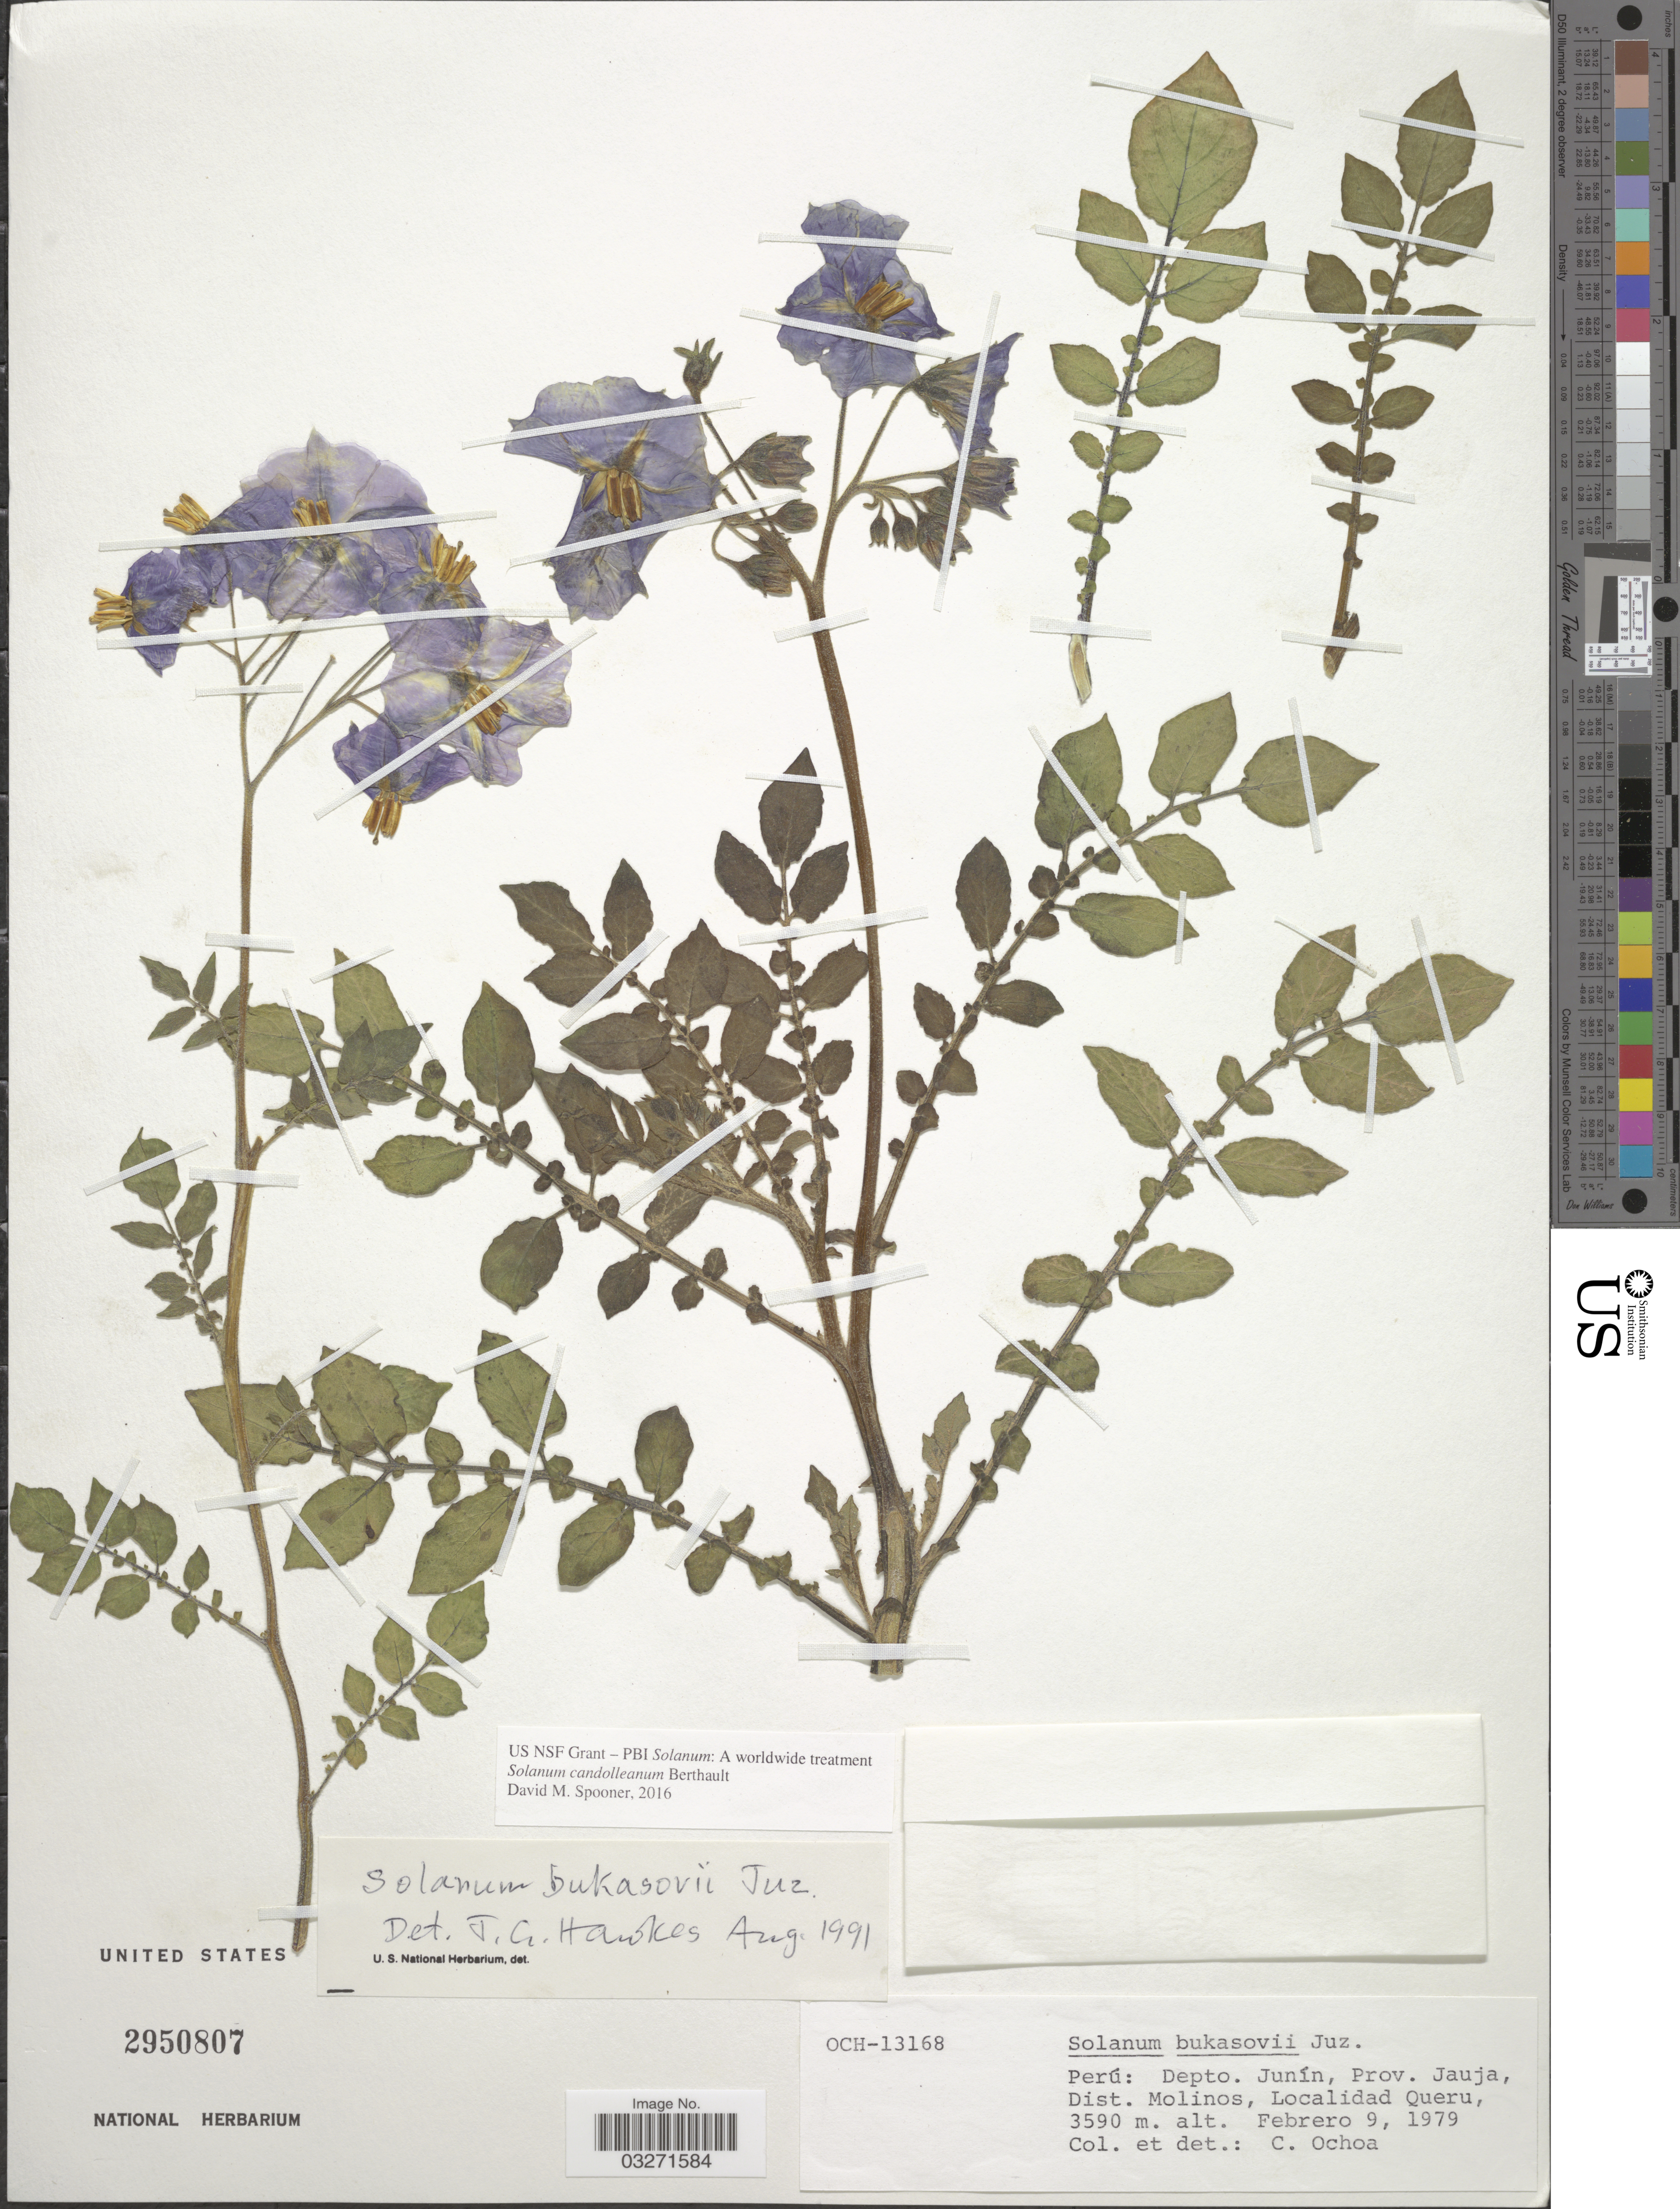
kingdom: Plantae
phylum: Tracheophyta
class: Magnoliopsida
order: Solanales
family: Solanaceae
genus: Solanum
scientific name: Solanum candolleanum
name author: Berthault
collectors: C. Ochoa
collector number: OCH-13168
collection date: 1979-02-09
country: Peru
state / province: Junín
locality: Depto. Junín, Prov. Jauja, Dist. Molinos, Localidad Queru.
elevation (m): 3590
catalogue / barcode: US 2950807